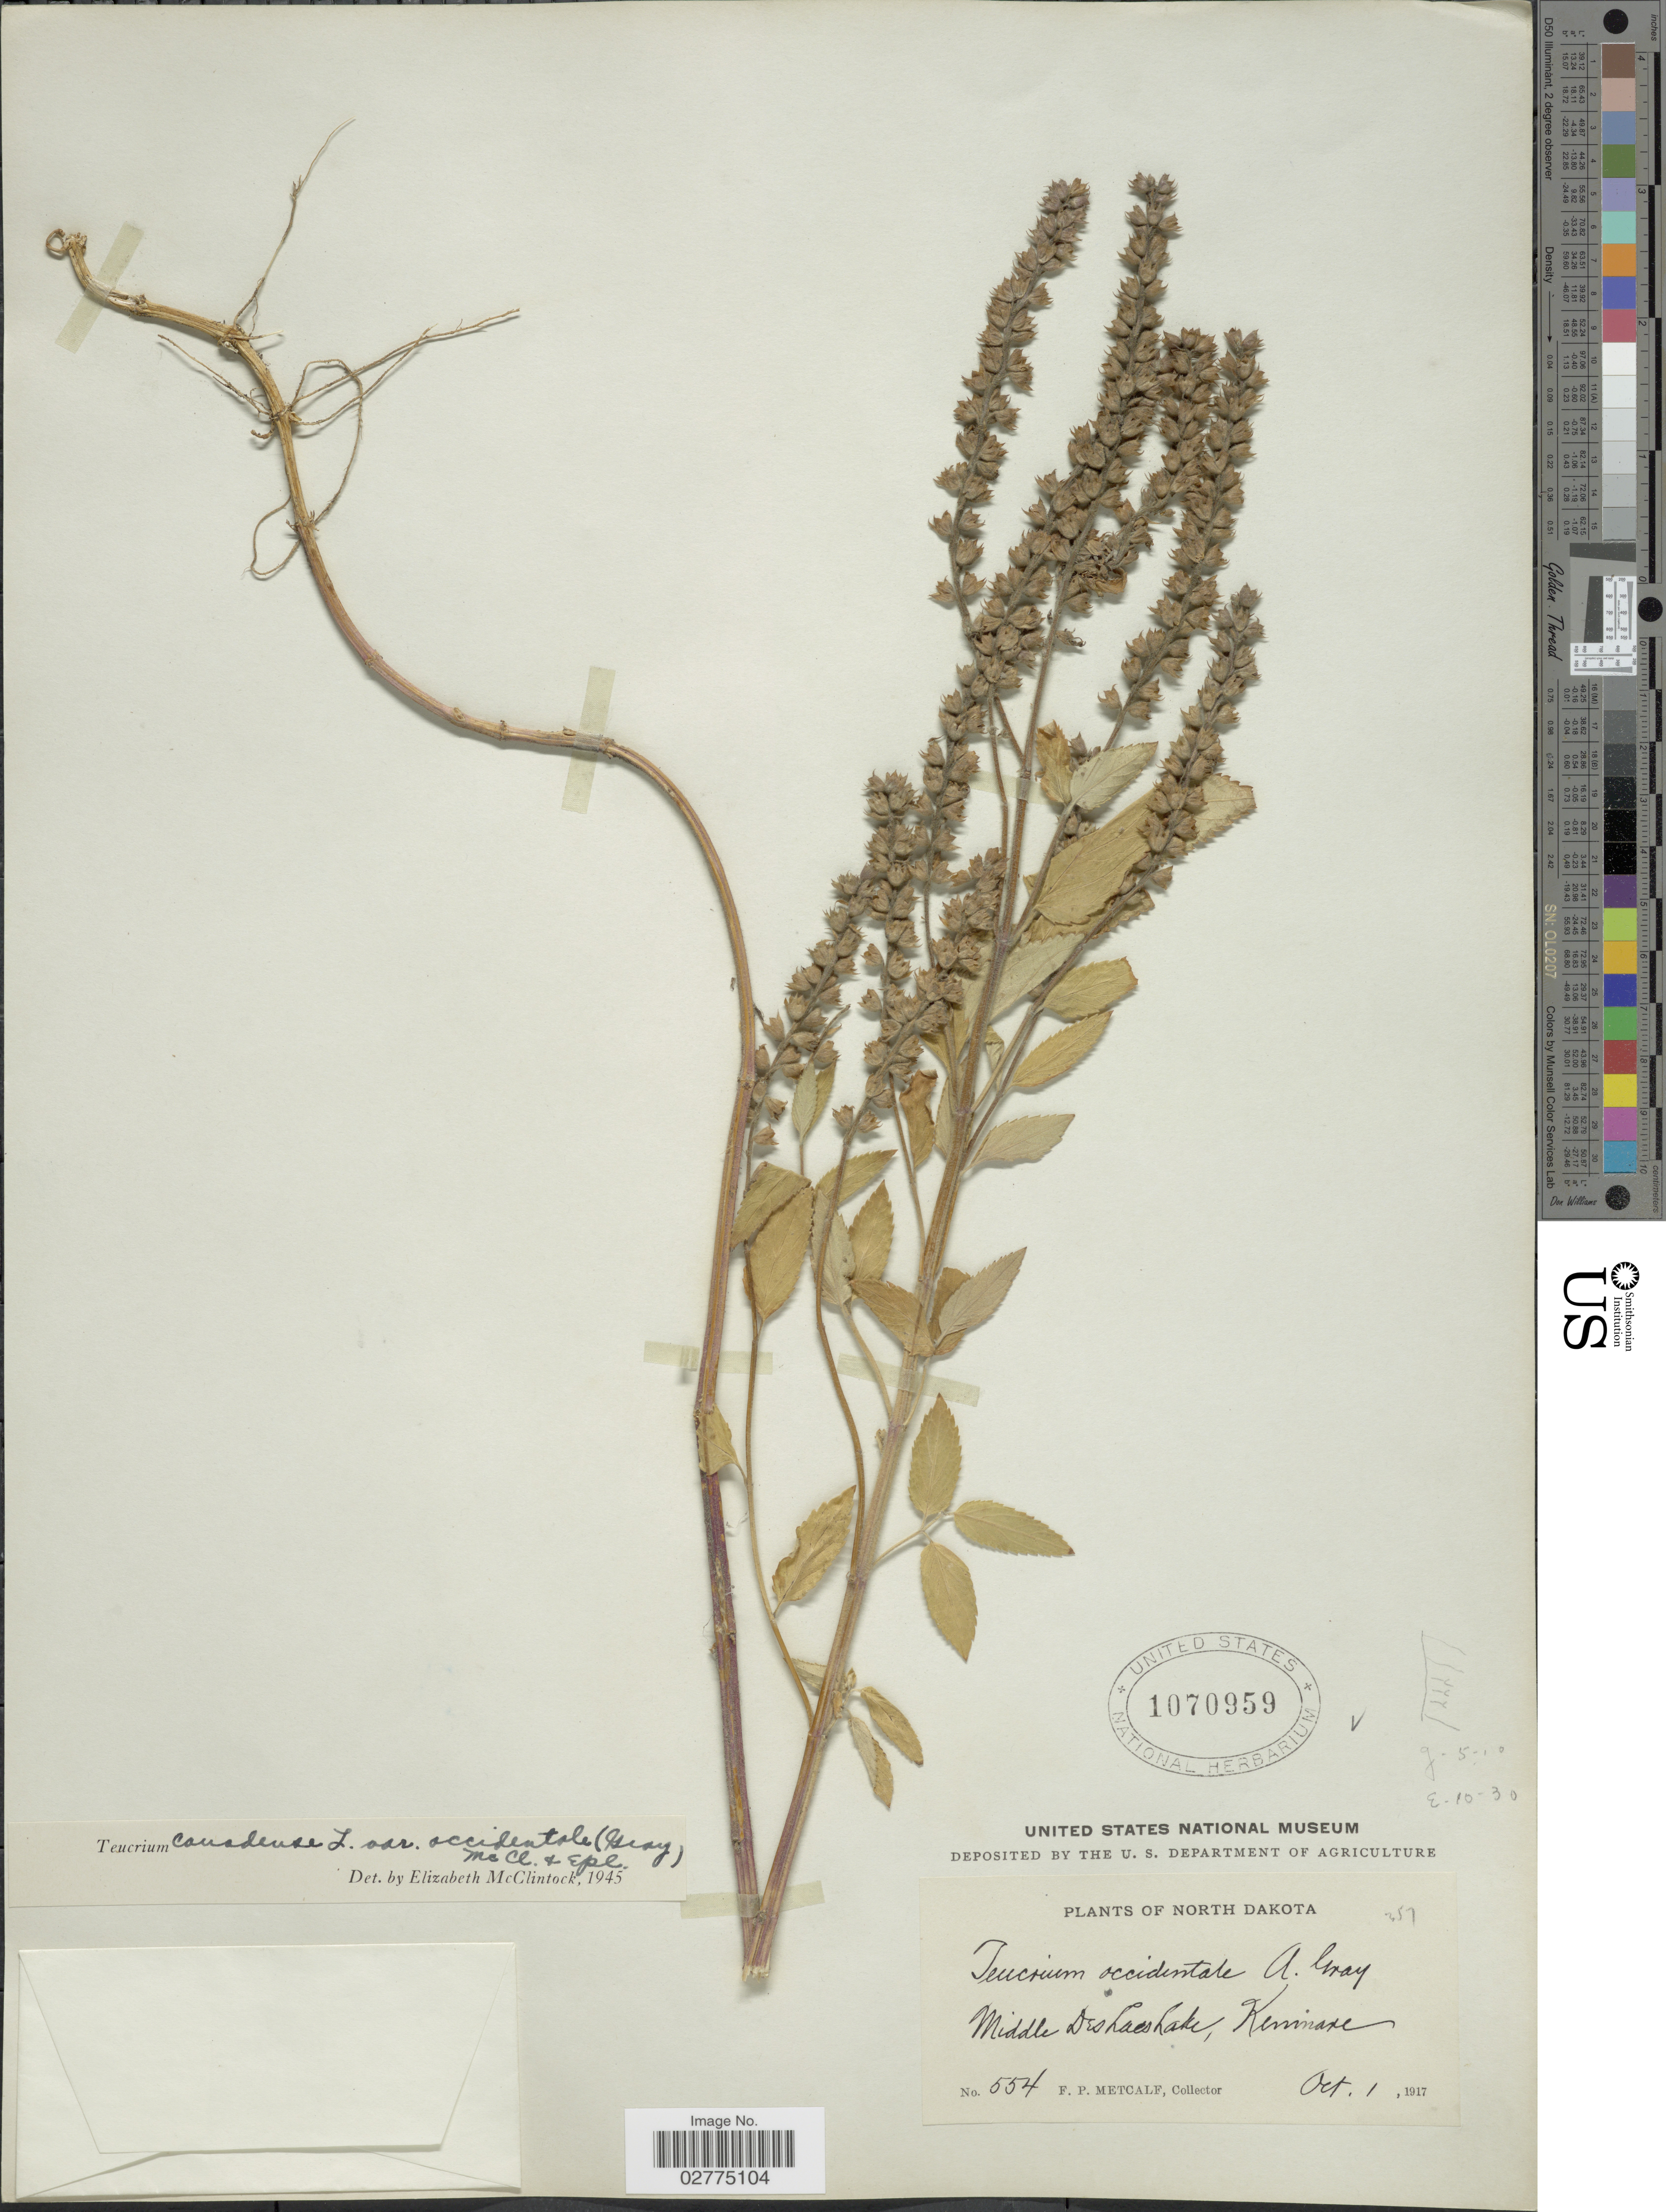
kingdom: Plantae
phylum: Tracheophyta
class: Magnoliopsida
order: Lamiales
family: Lamiaceae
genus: Teucrium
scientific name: Teucrium canadense var. occidentale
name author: (A. Gray) E. M. McClint. & Epling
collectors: F. Metcalf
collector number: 554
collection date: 1917-10-01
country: United States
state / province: North Dakota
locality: Middle Des Lacs Lake, Kenmare.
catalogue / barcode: US 1070959